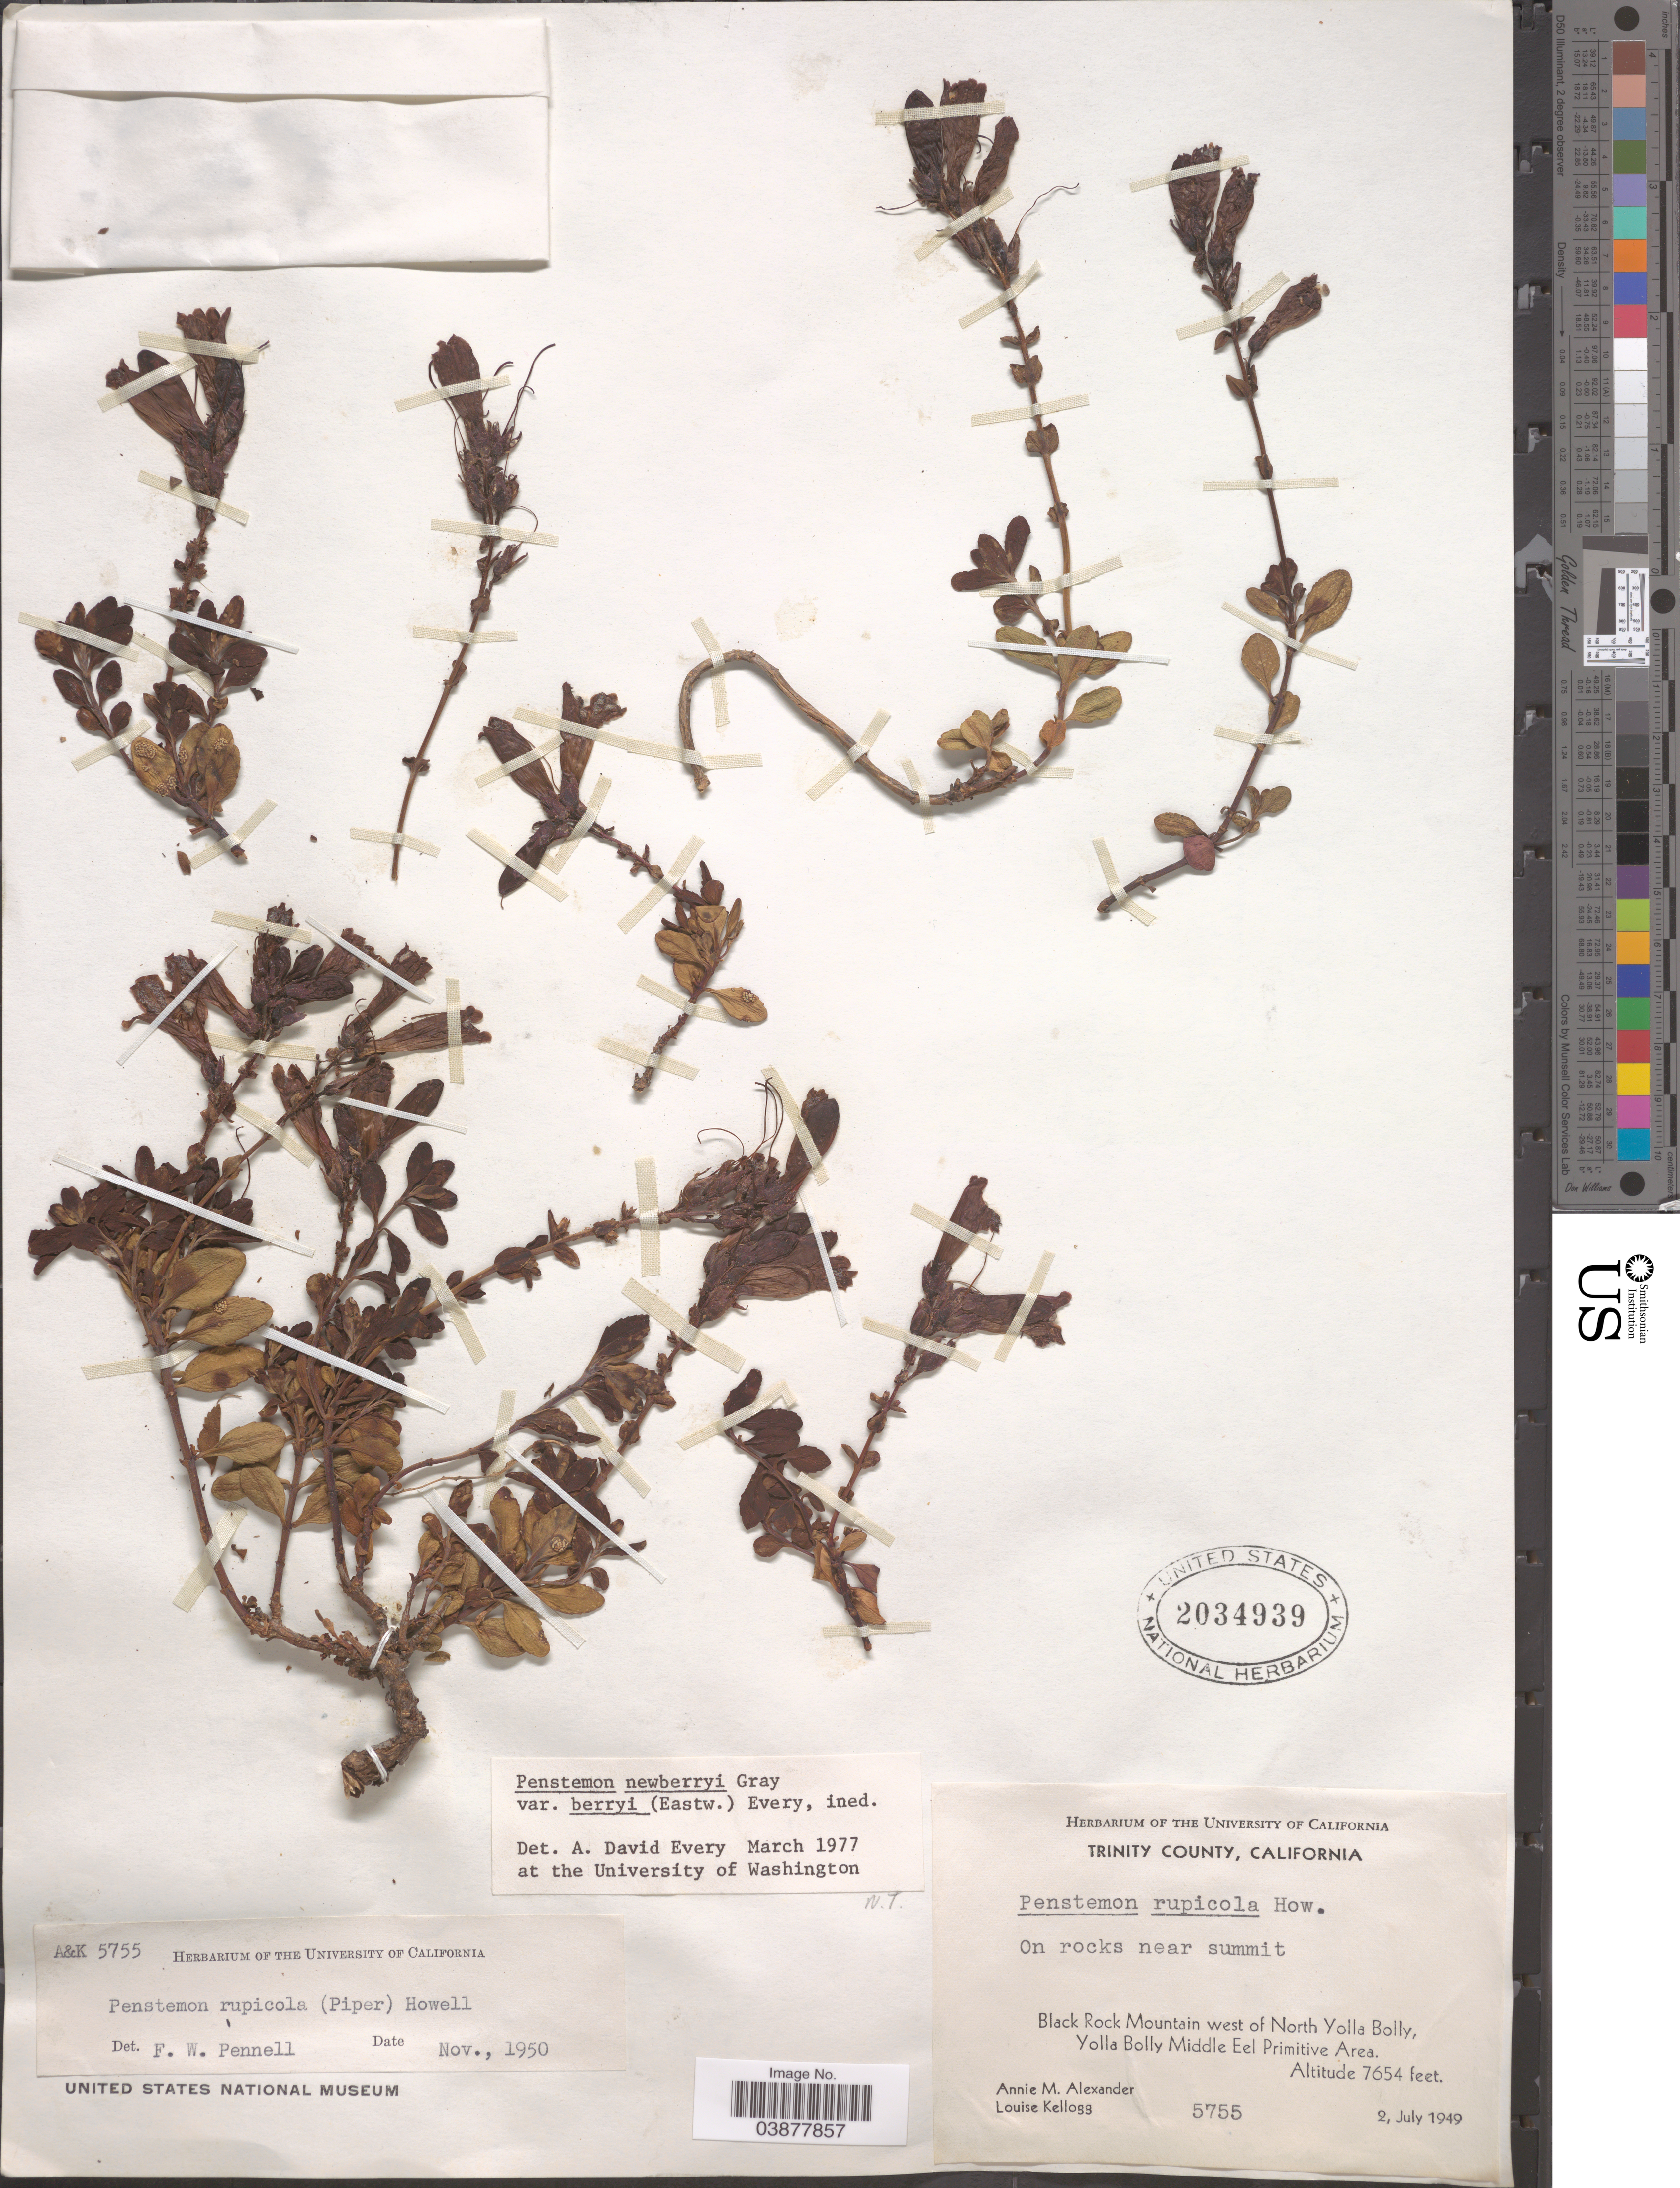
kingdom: Plantae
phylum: Tracheophyta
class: Magnoliopsida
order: Lamiales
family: Plantaginaceae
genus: Penstemon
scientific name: Penstemon rupicola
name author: (Piper) Howell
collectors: A. M. Alexander & L. Kellogg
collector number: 5755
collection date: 1949-07-02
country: United States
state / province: California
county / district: Trinity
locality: Trinity County. On rocks near summit. Black Rock Mountain west of North Yolla Bolly, Yolla Bolly Middle Eel Primitive Area.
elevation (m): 2333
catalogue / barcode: US 2034939